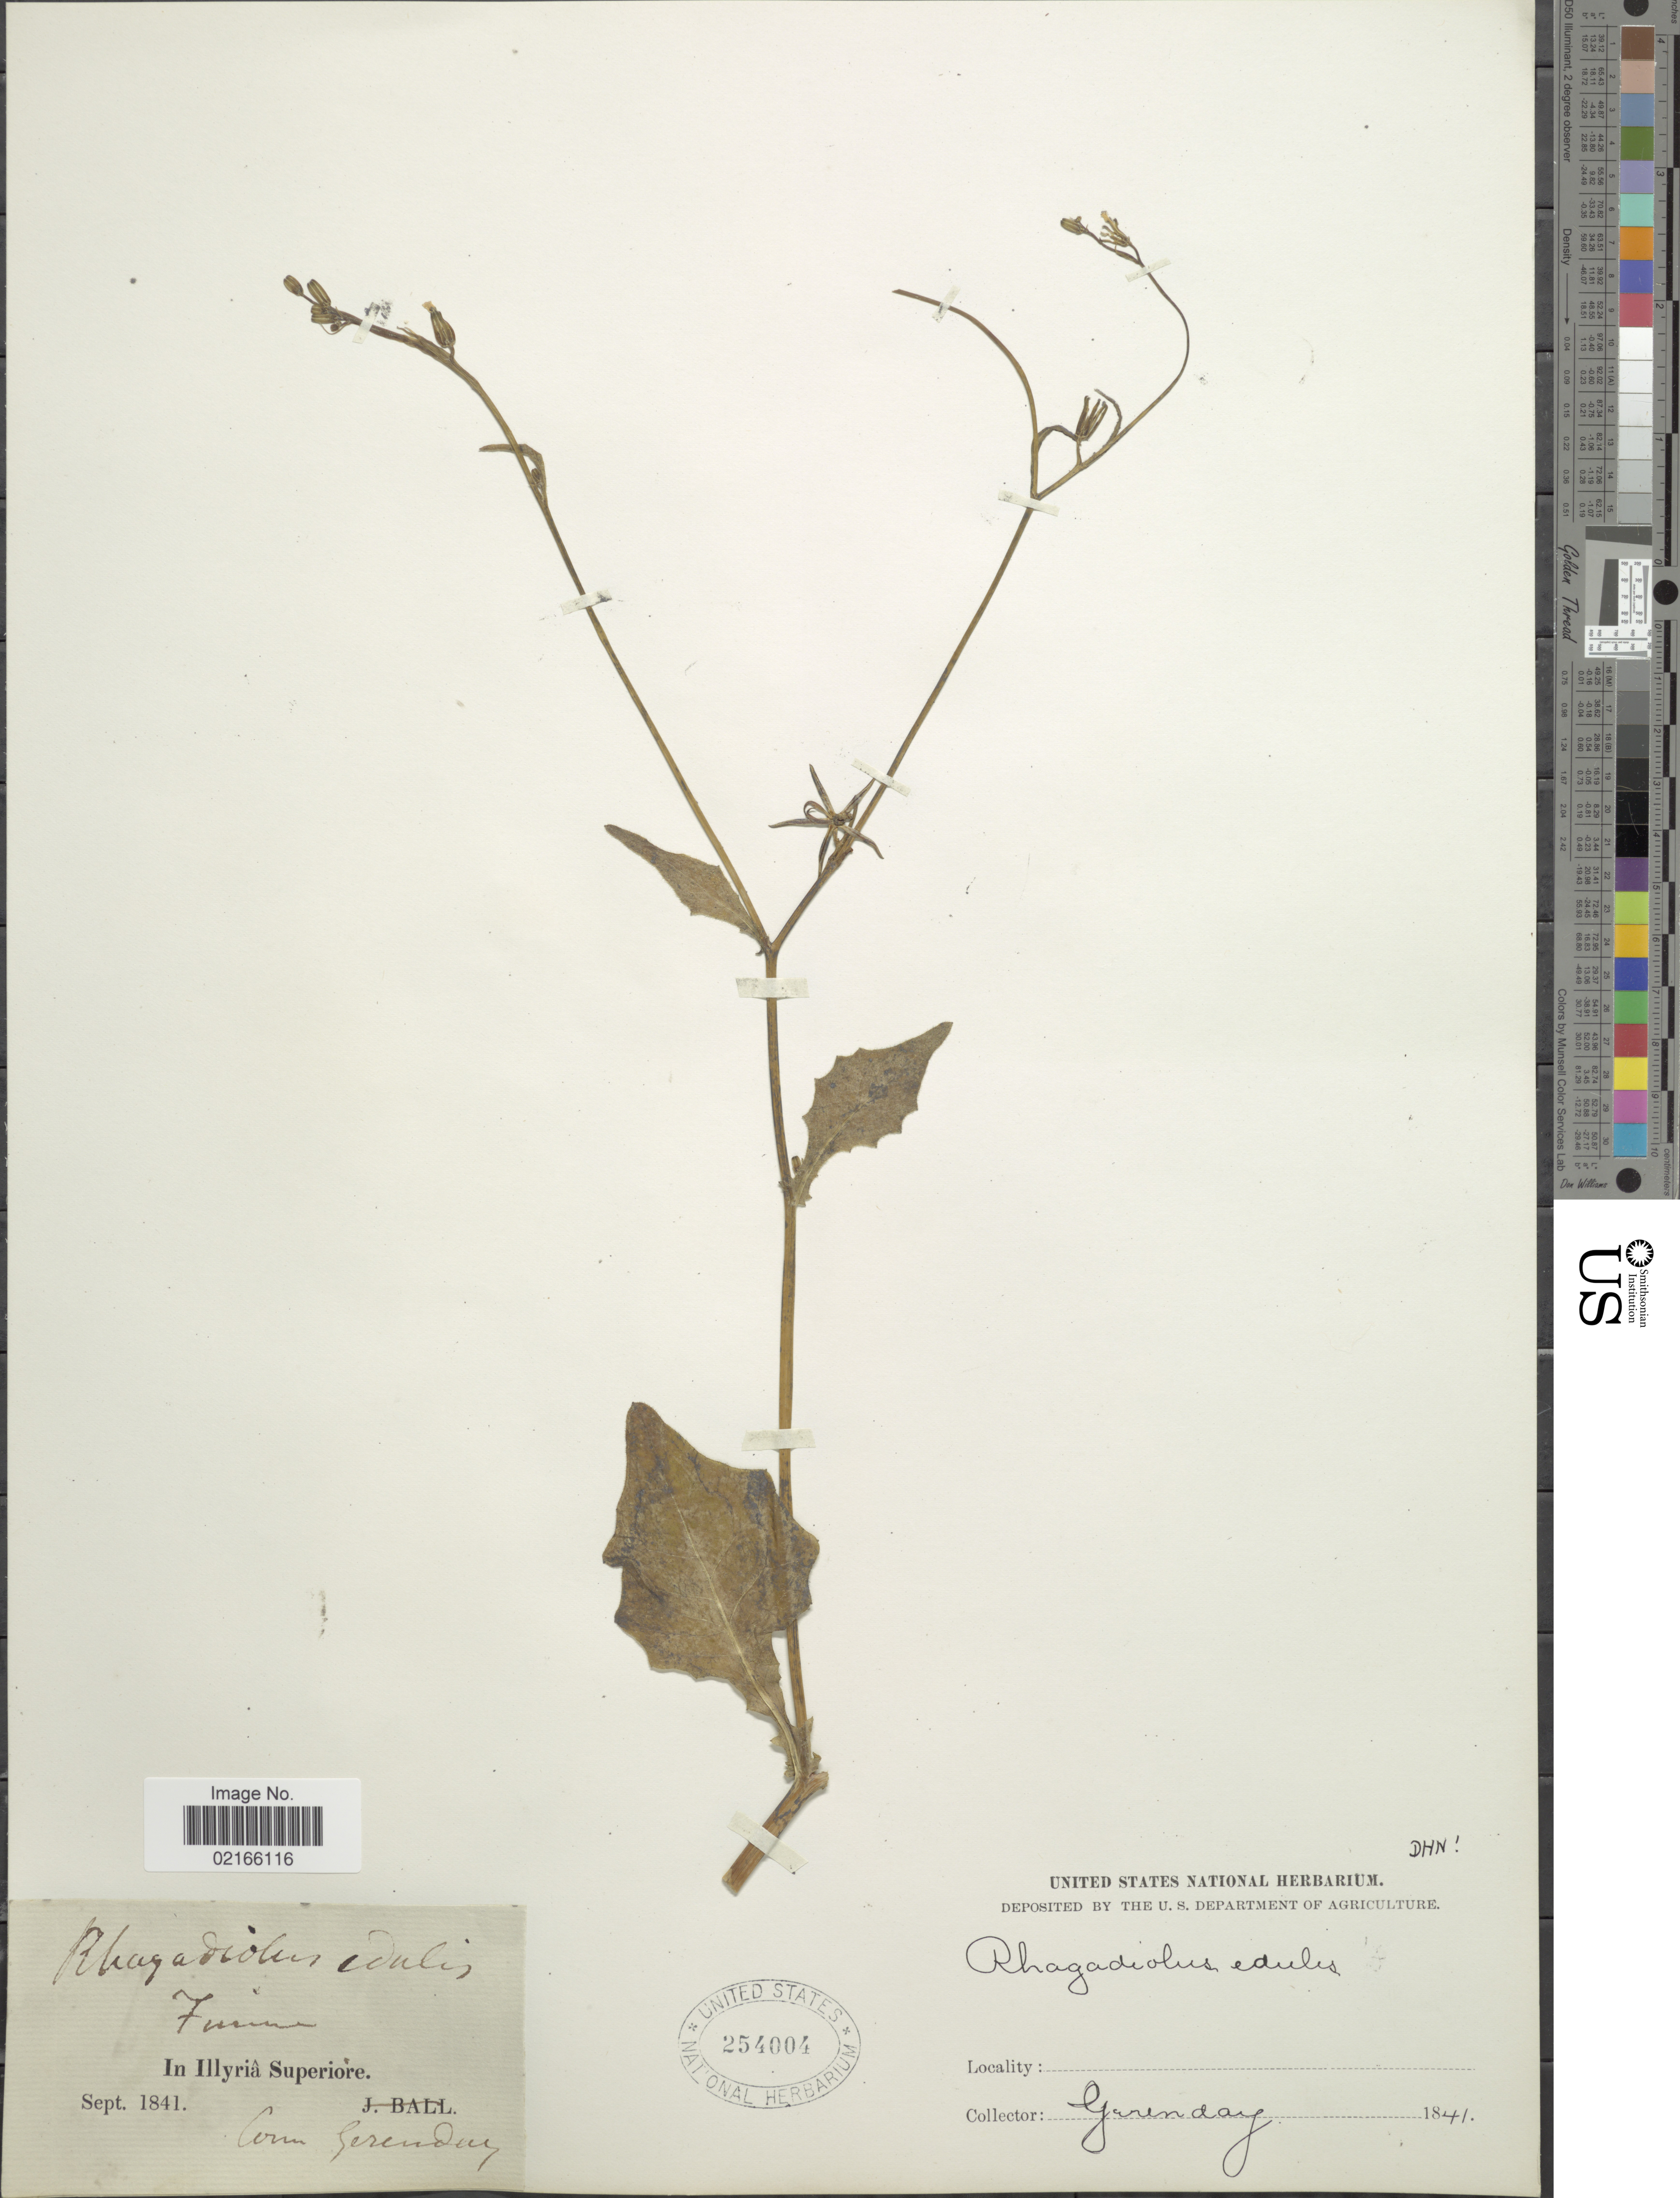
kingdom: Plantae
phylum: Tracheophyta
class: Magnoliopsida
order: Asterales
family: Asteraceae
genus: Rhagadiolus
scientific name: Rhagadiolus edulis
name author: Gaertn.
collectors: J. Gerenday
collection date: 1841-09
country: Slovenia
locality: In Illyria Superiore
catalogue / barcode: US 254004